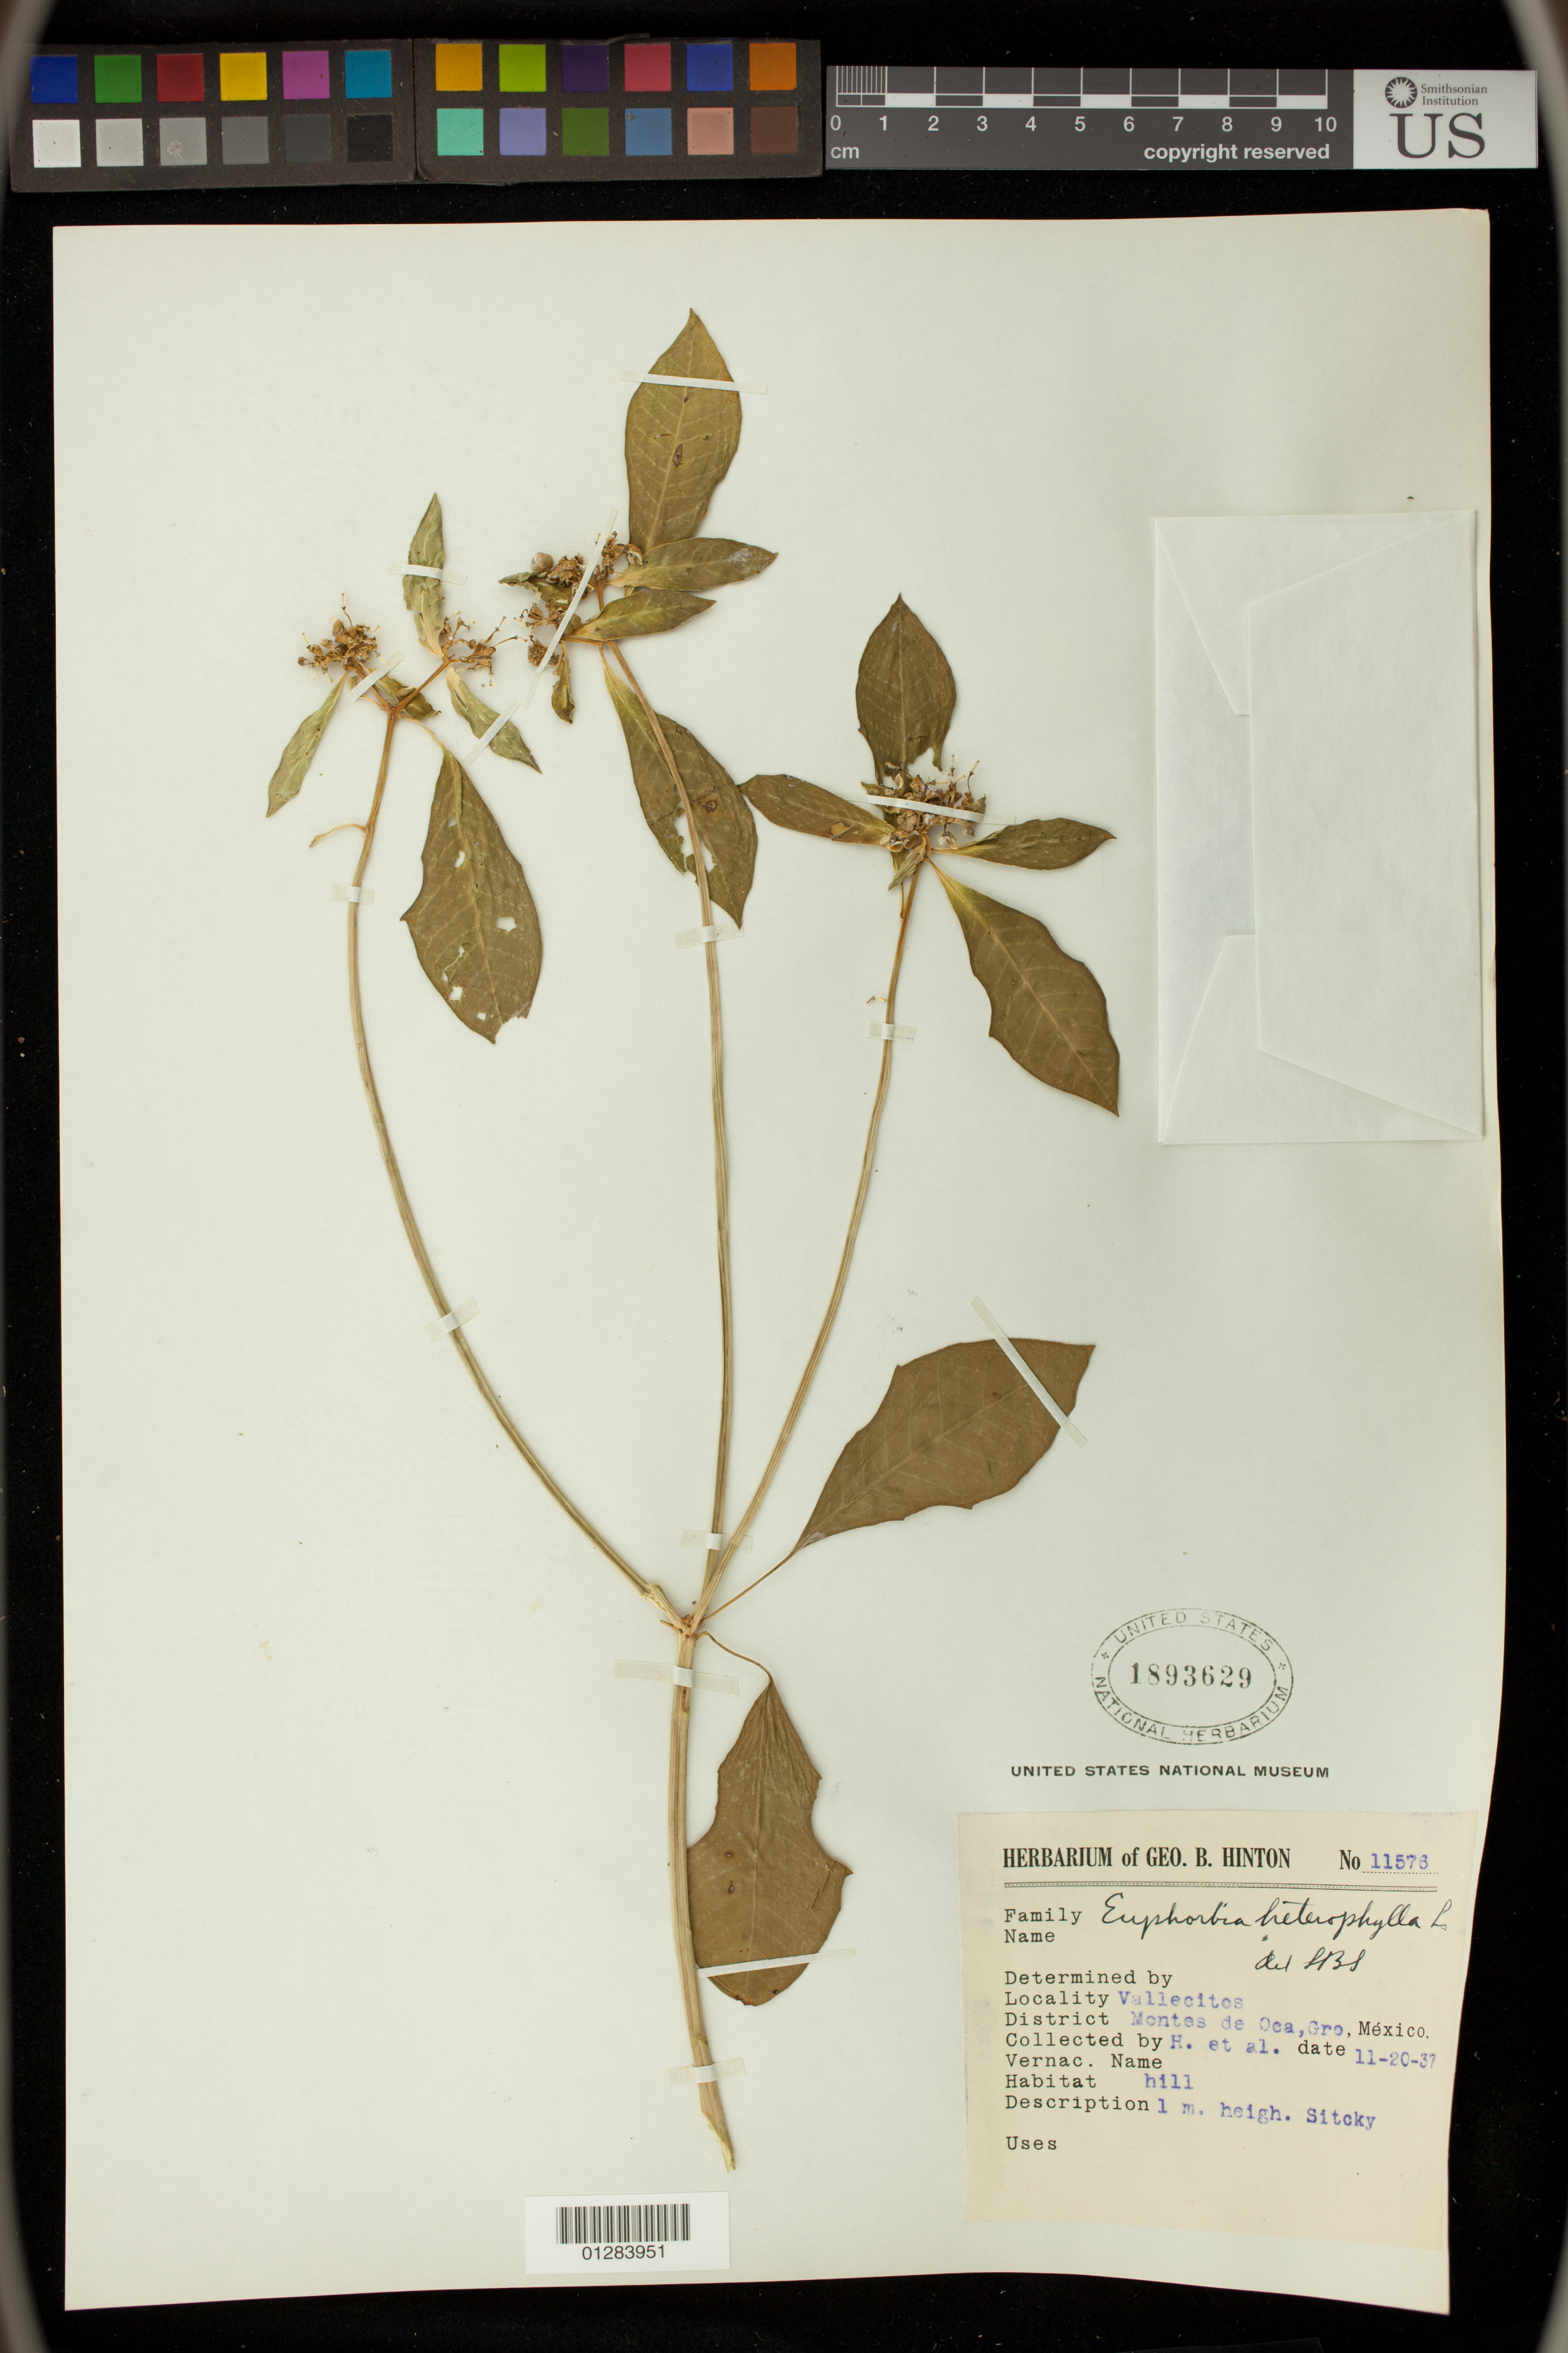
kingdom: Plantae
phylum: Tracheophyta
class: Magnoliopsida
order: Malpighiales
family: Euphorbiaceae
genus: Euphorbia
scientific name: Euphorbia heterophylla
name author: L.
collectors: G. B. Hinton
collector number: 11576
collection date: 1937-11-20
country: Mexico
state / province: Guerrero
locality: Montees de Oca, Gro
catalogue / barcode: US 1893629